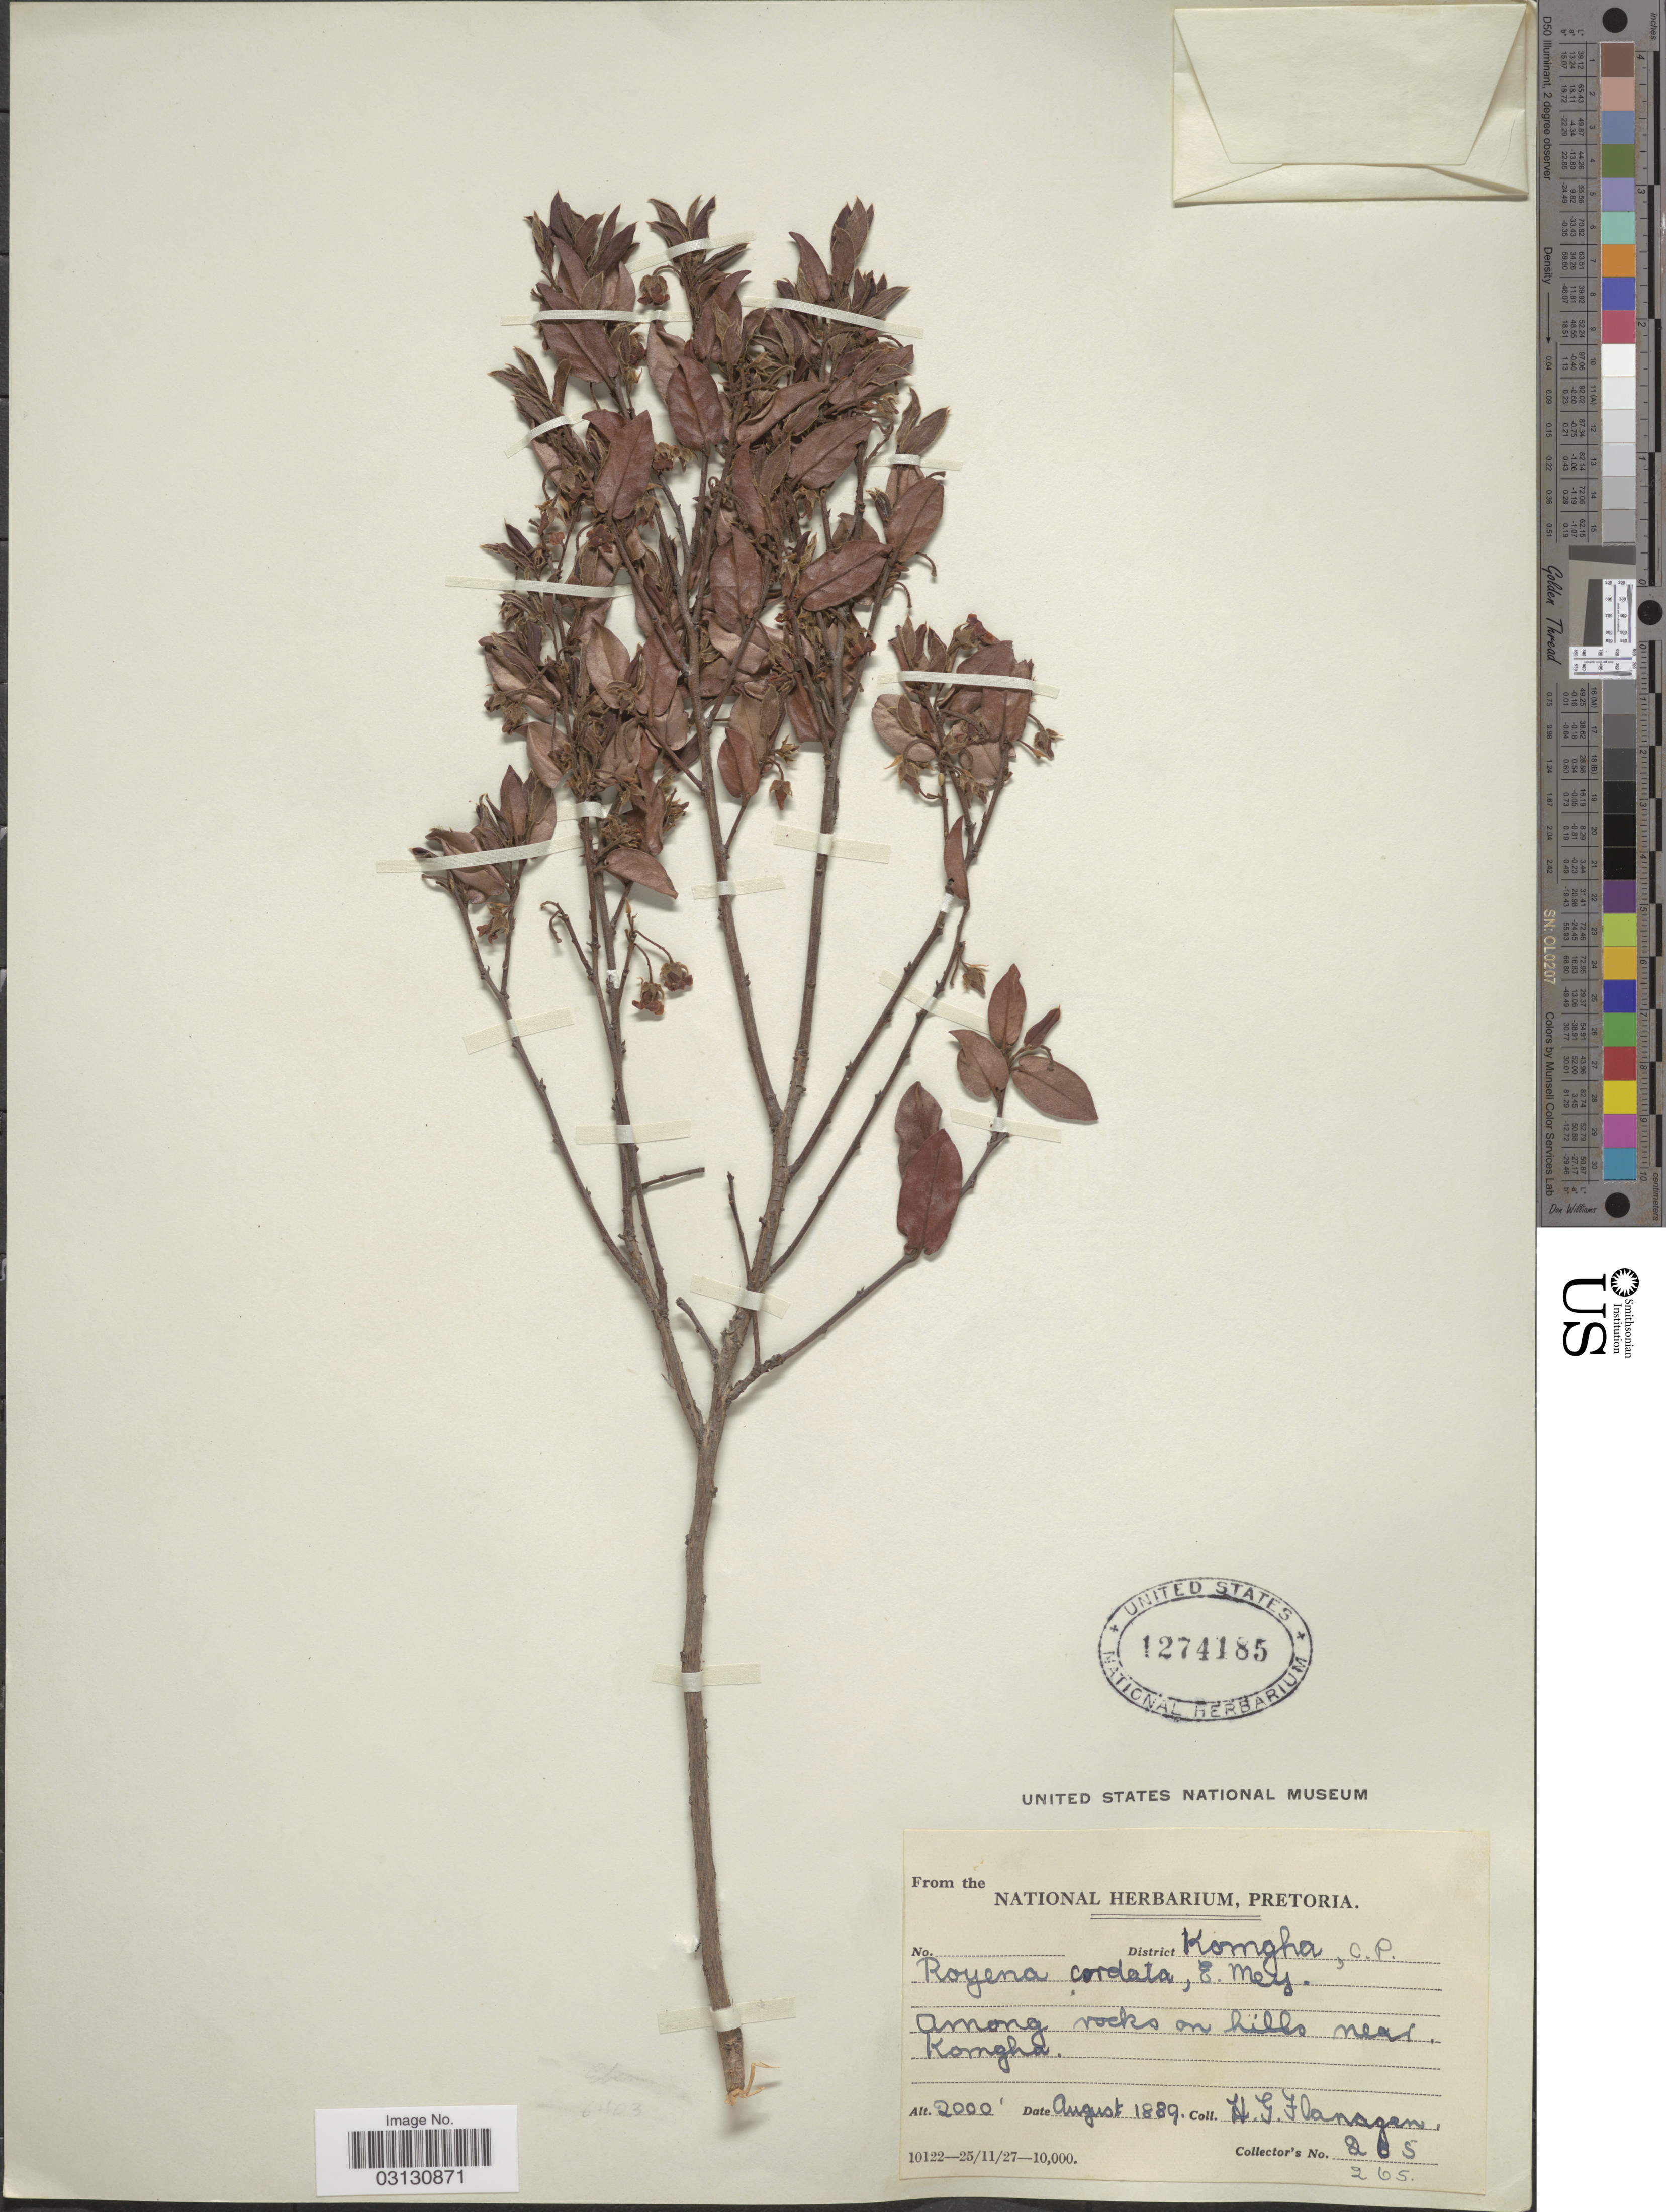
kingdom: Plantae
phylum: Tracheophyta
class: Magnoliopsida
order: Ericales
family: Ebenaceae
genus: Royena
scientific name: Royena cordata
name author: E. Mey. ex A. DC.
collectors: H. Flanagan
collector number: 265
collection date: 1889-08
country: South Africa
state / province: Eastern Cape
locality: District Komgha, C.P., Among rocks on hills near Komgha.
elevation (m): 610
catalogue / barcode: US 1274185